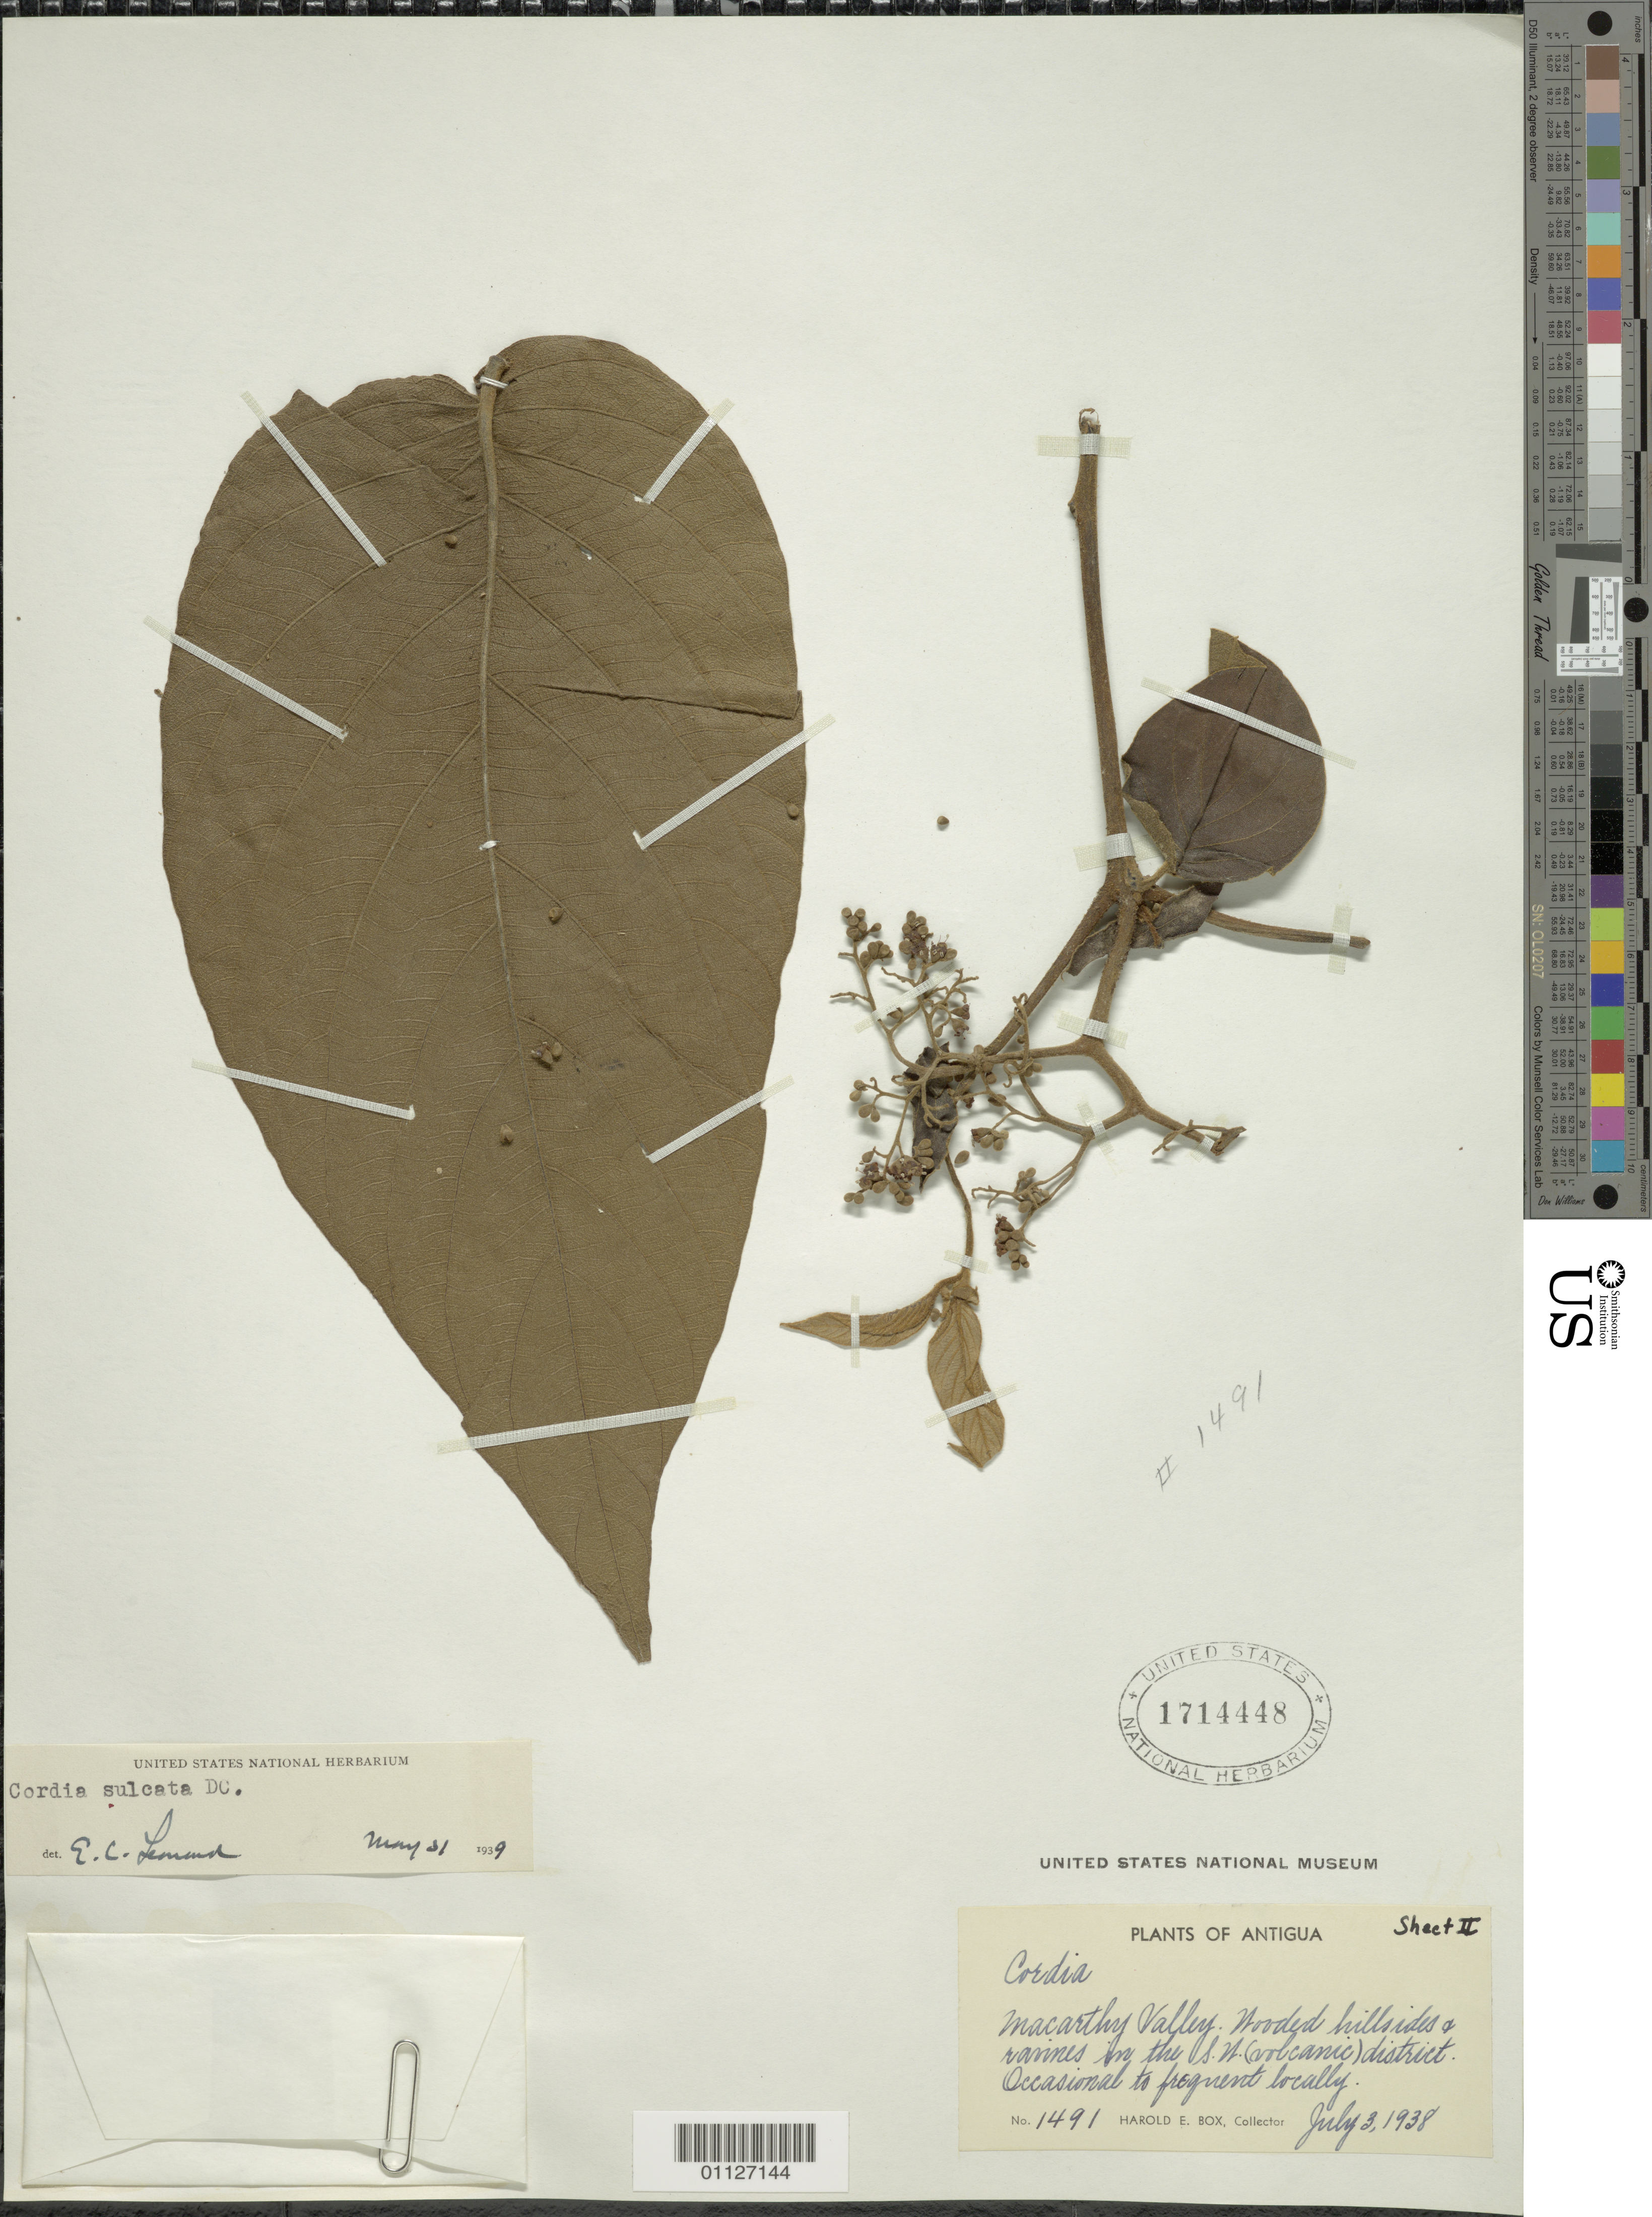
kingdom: Plantae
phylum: Tracheophyta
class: Magnoliopsida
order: Boraginales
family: Cordiaceae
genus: Cordia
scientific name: Cordia sulcata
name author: DC.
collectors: H. E. Box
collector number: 1491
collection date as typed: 03 Jul 1938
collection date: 1938-07-03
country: Antigua and Barbuda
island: Antigua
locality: Macarthy Valley: Wooded hillsides and ravines in the SW (volcanic) district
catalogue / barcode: US 1714448